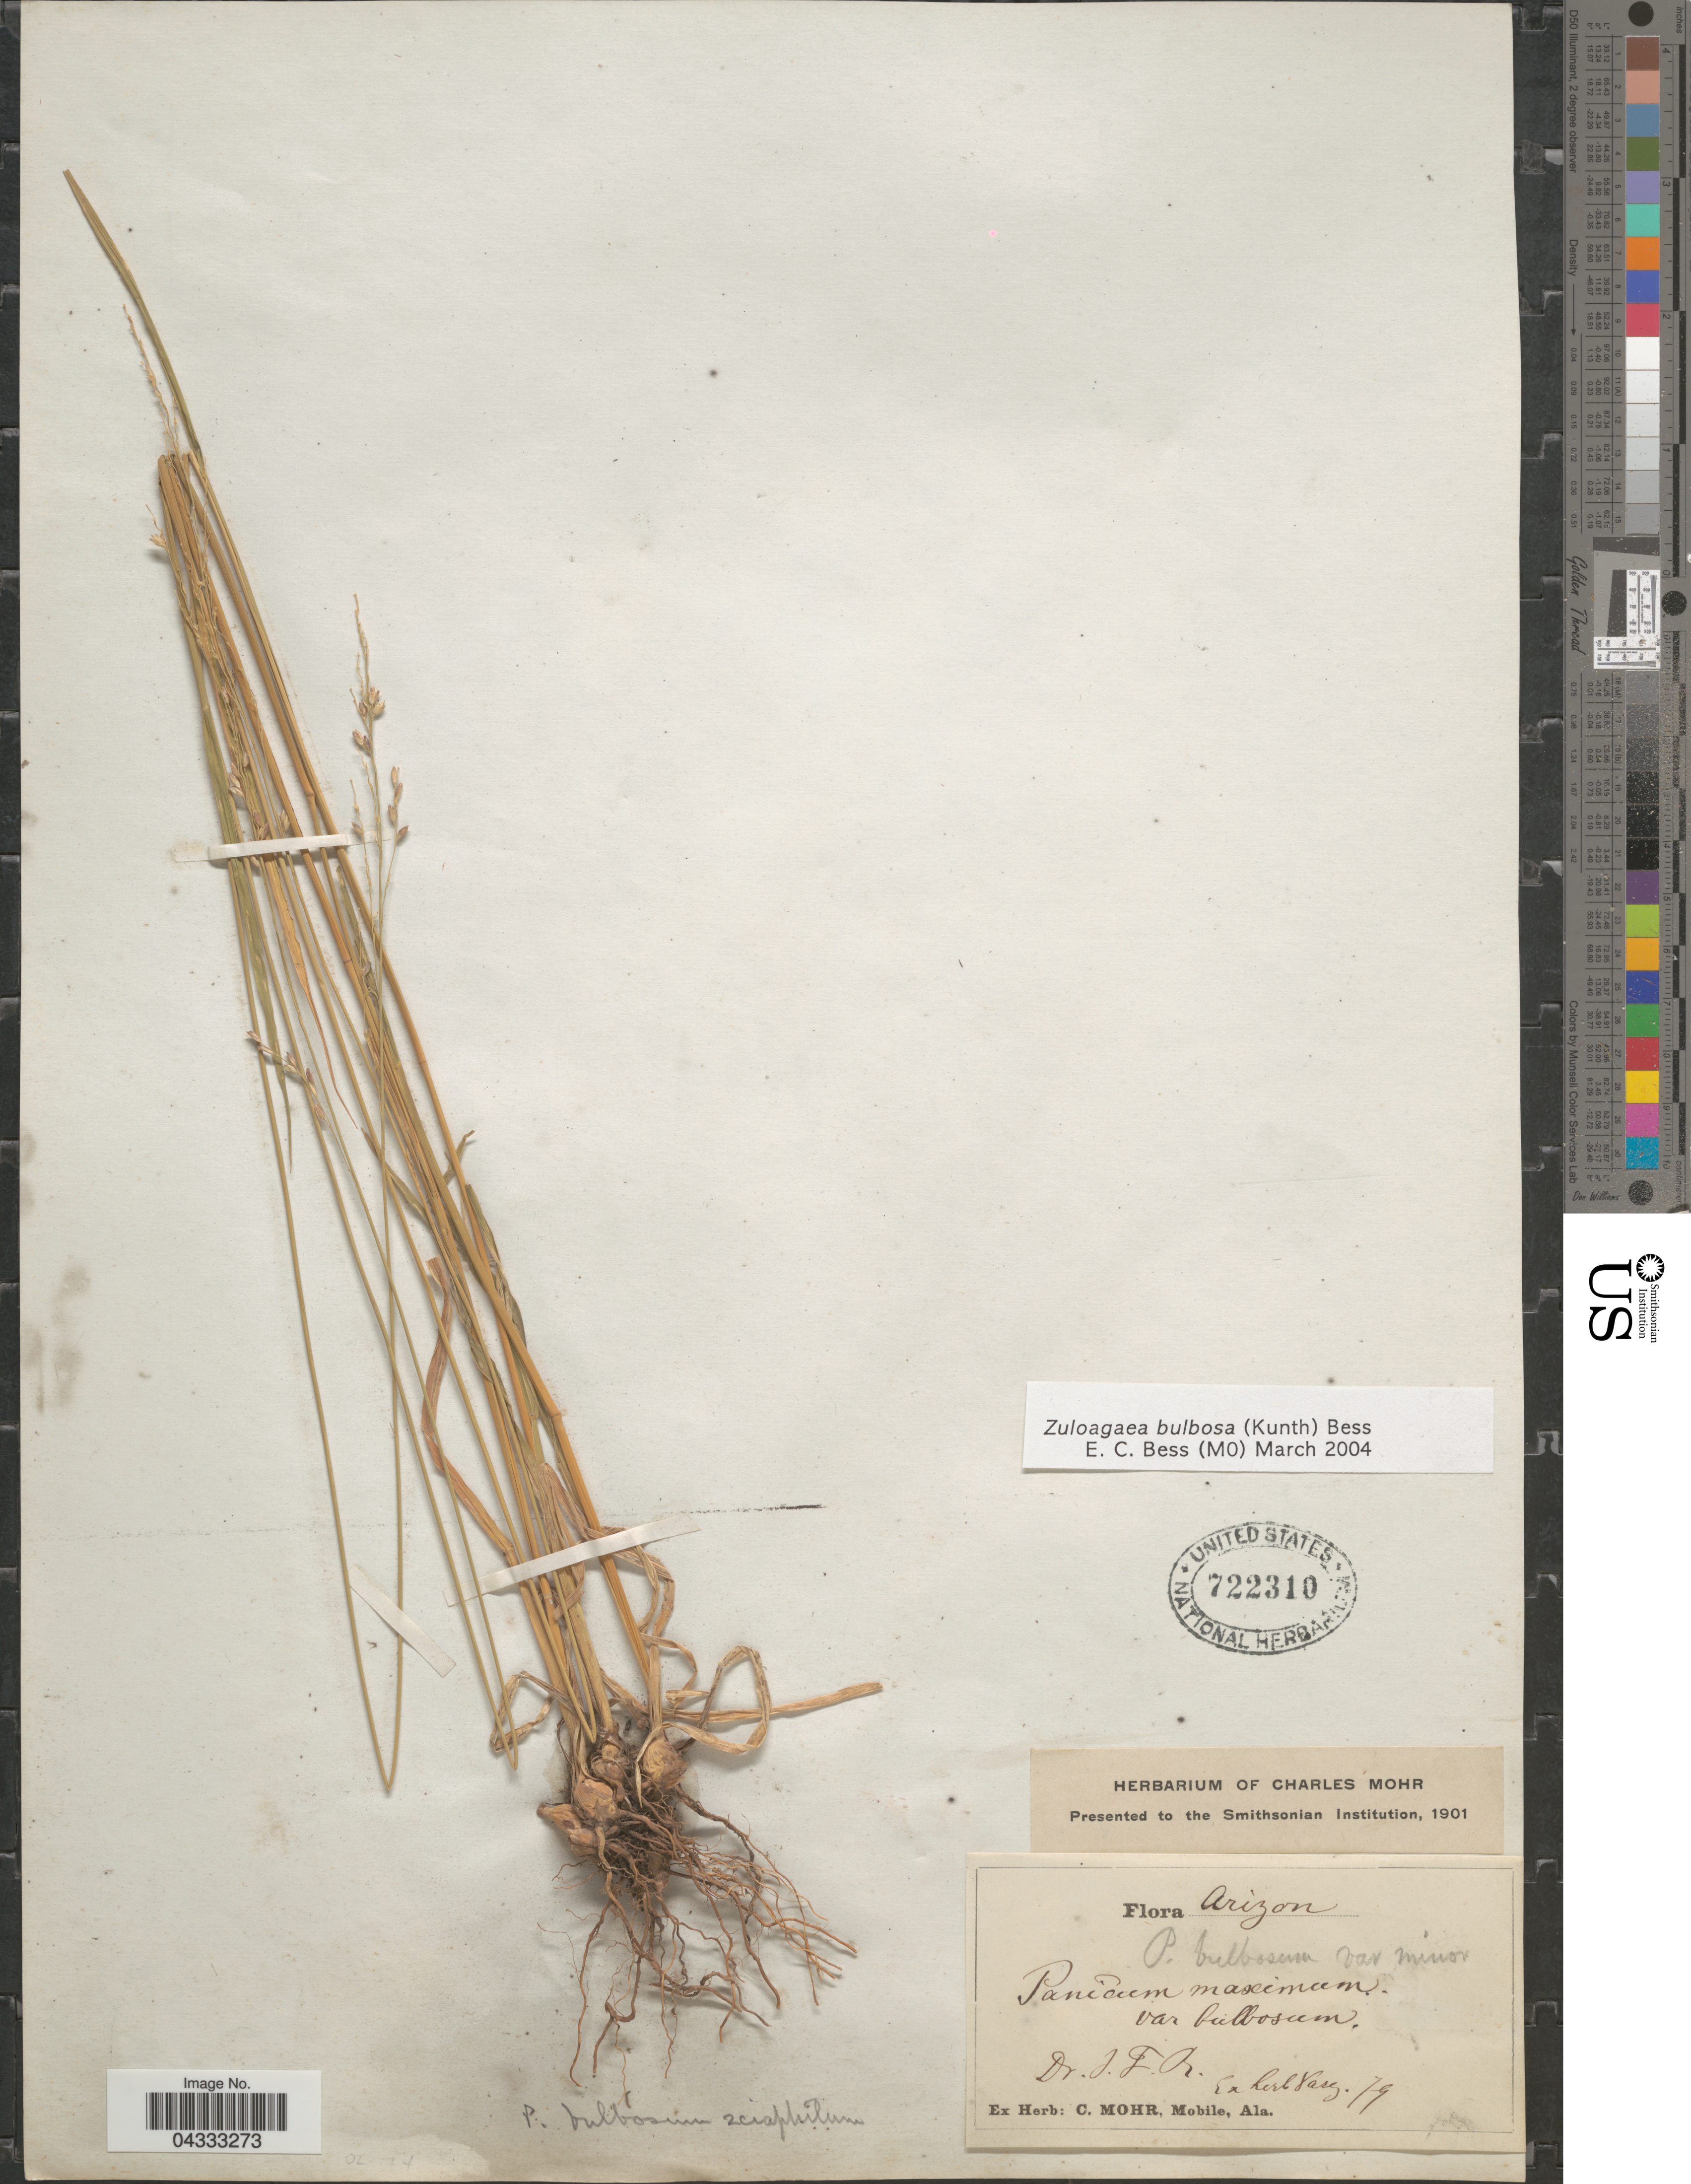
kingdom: Plantae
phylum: Tracheophyta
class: Liliopsida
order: Poales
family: Poaceae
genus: Zuloagaea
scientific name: Zuloagaea bulbosa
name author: (Kunth) E. Bess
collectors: J. F. R.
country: United States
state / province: Arizona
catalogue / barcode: US 722310